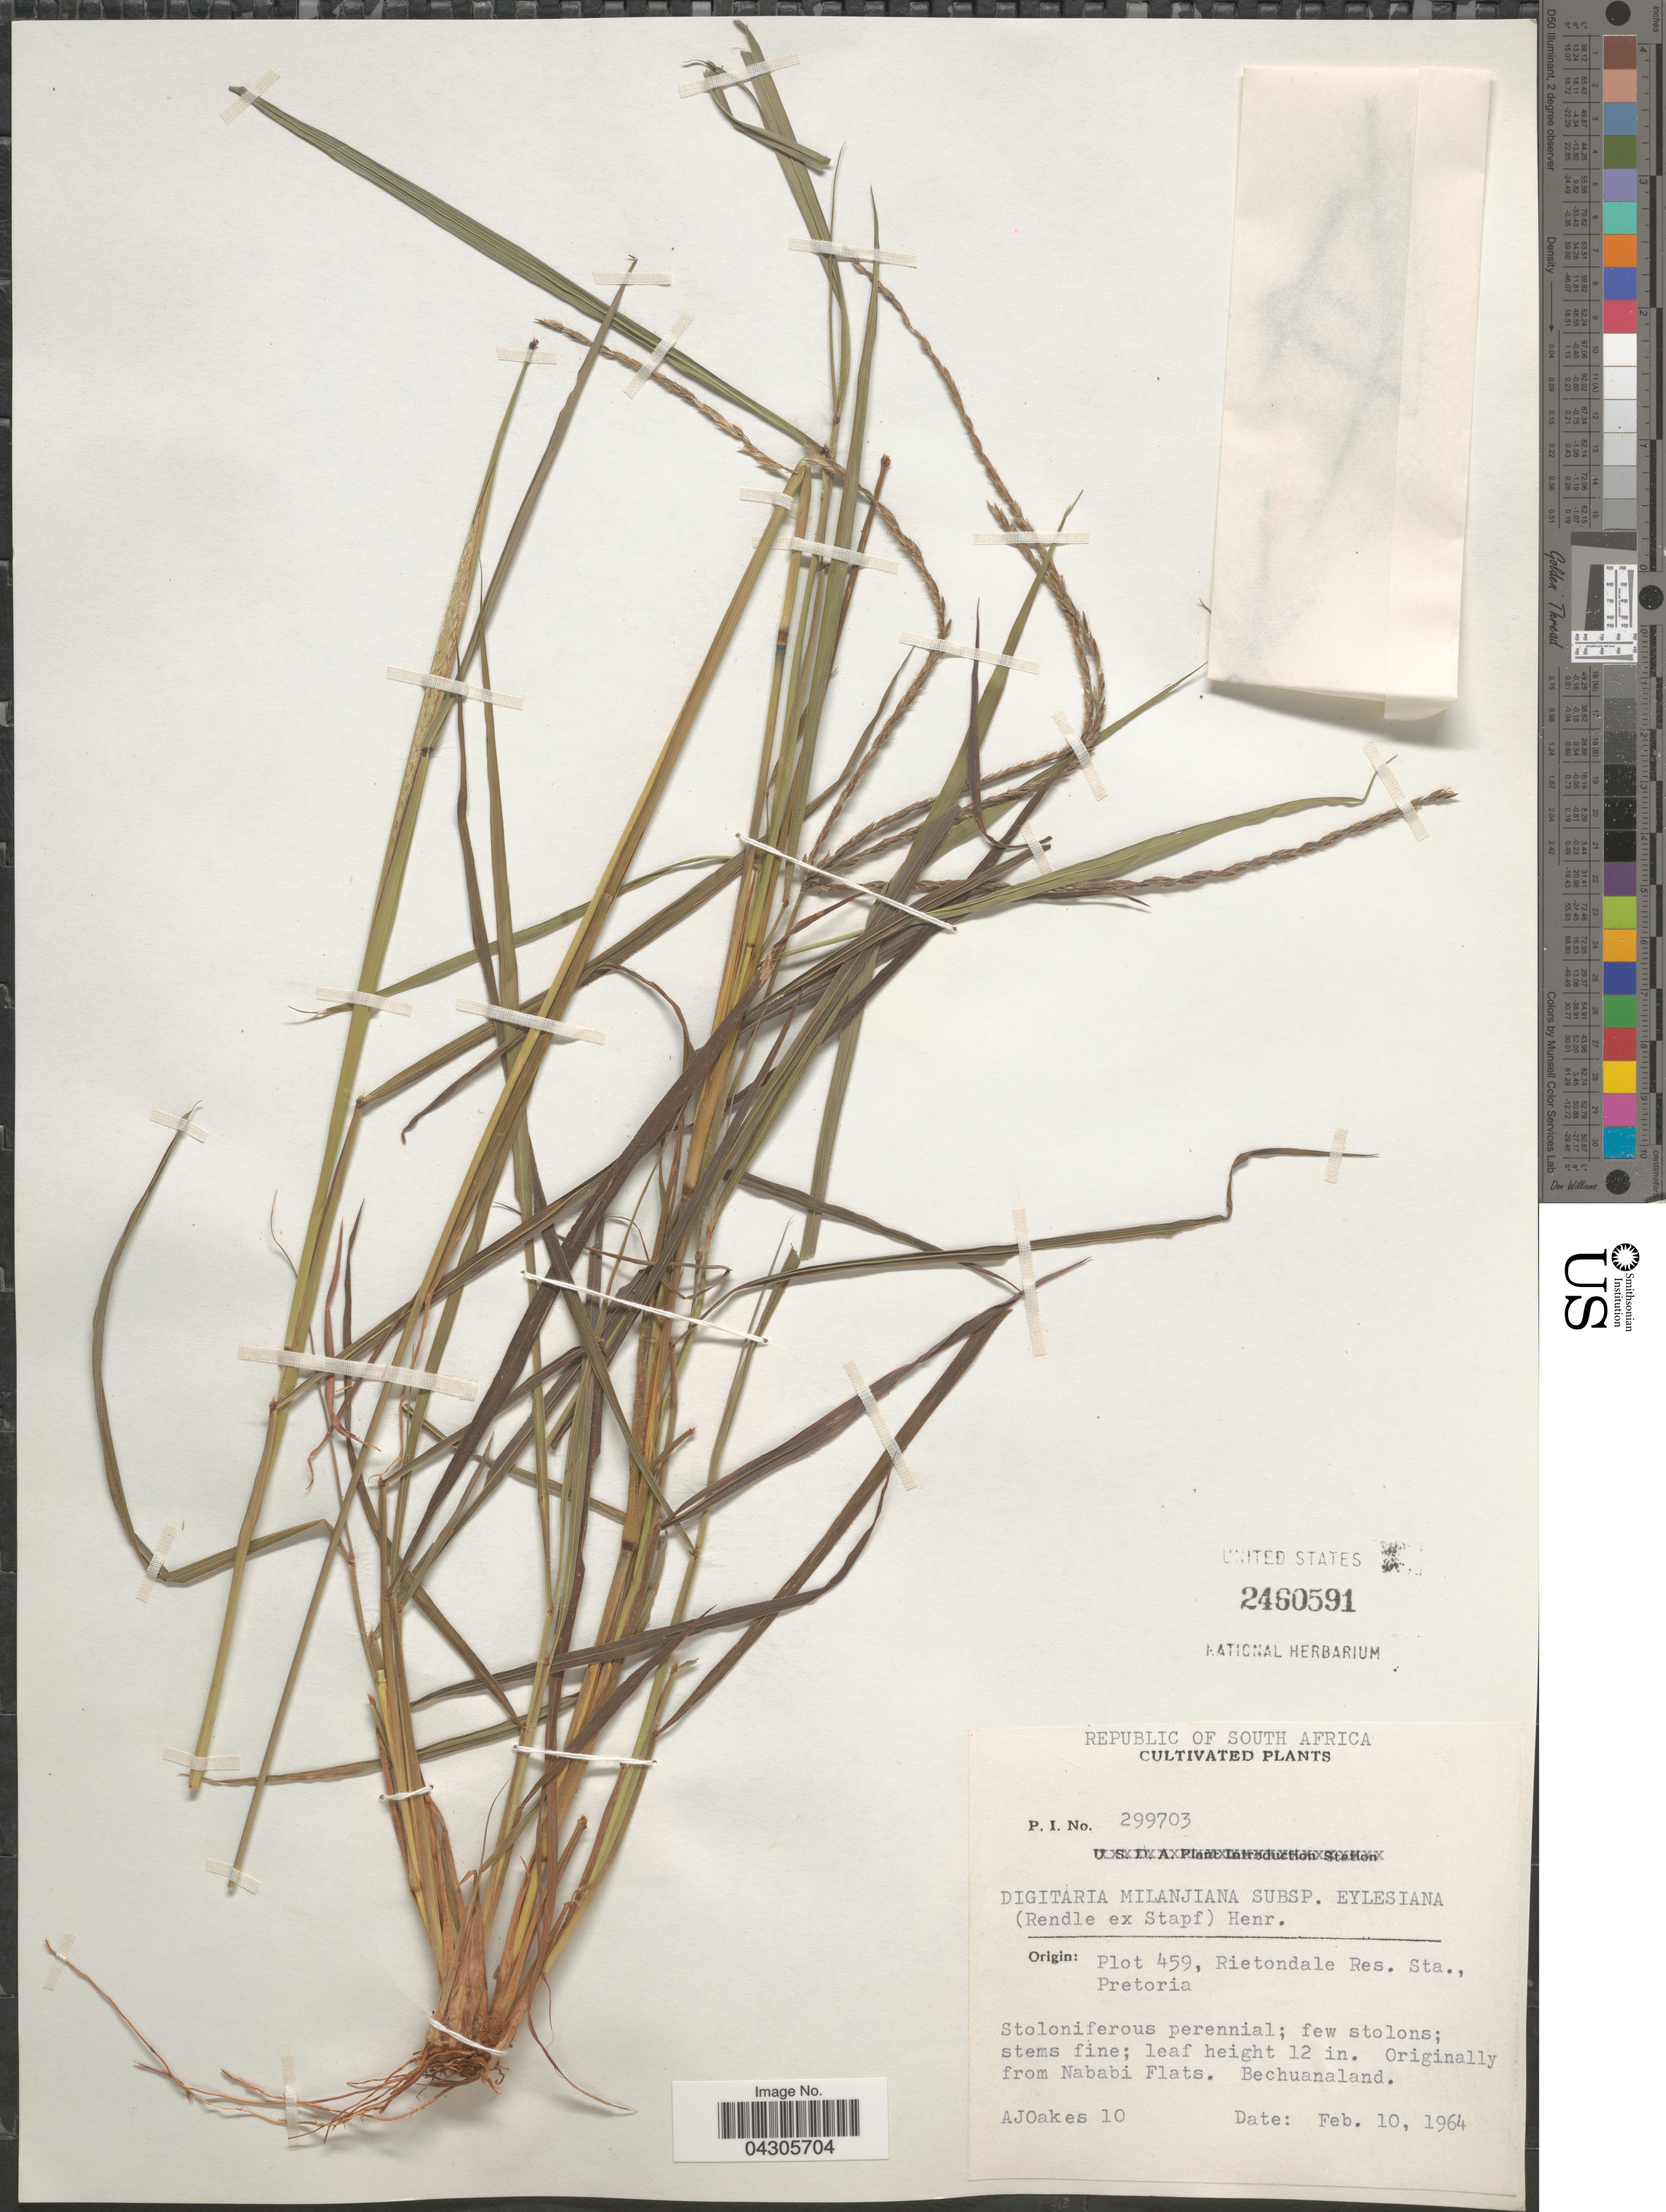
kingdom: Plantae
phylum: Tracheophyta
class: Liliopsida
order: Poales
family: Poaceae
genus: Digitaria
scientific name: Digitaria milanjiana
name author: (Rendle) Stapf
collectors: A. Oakes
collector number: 10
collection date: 1964-02-10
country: South Africa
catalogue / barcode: US 2460591